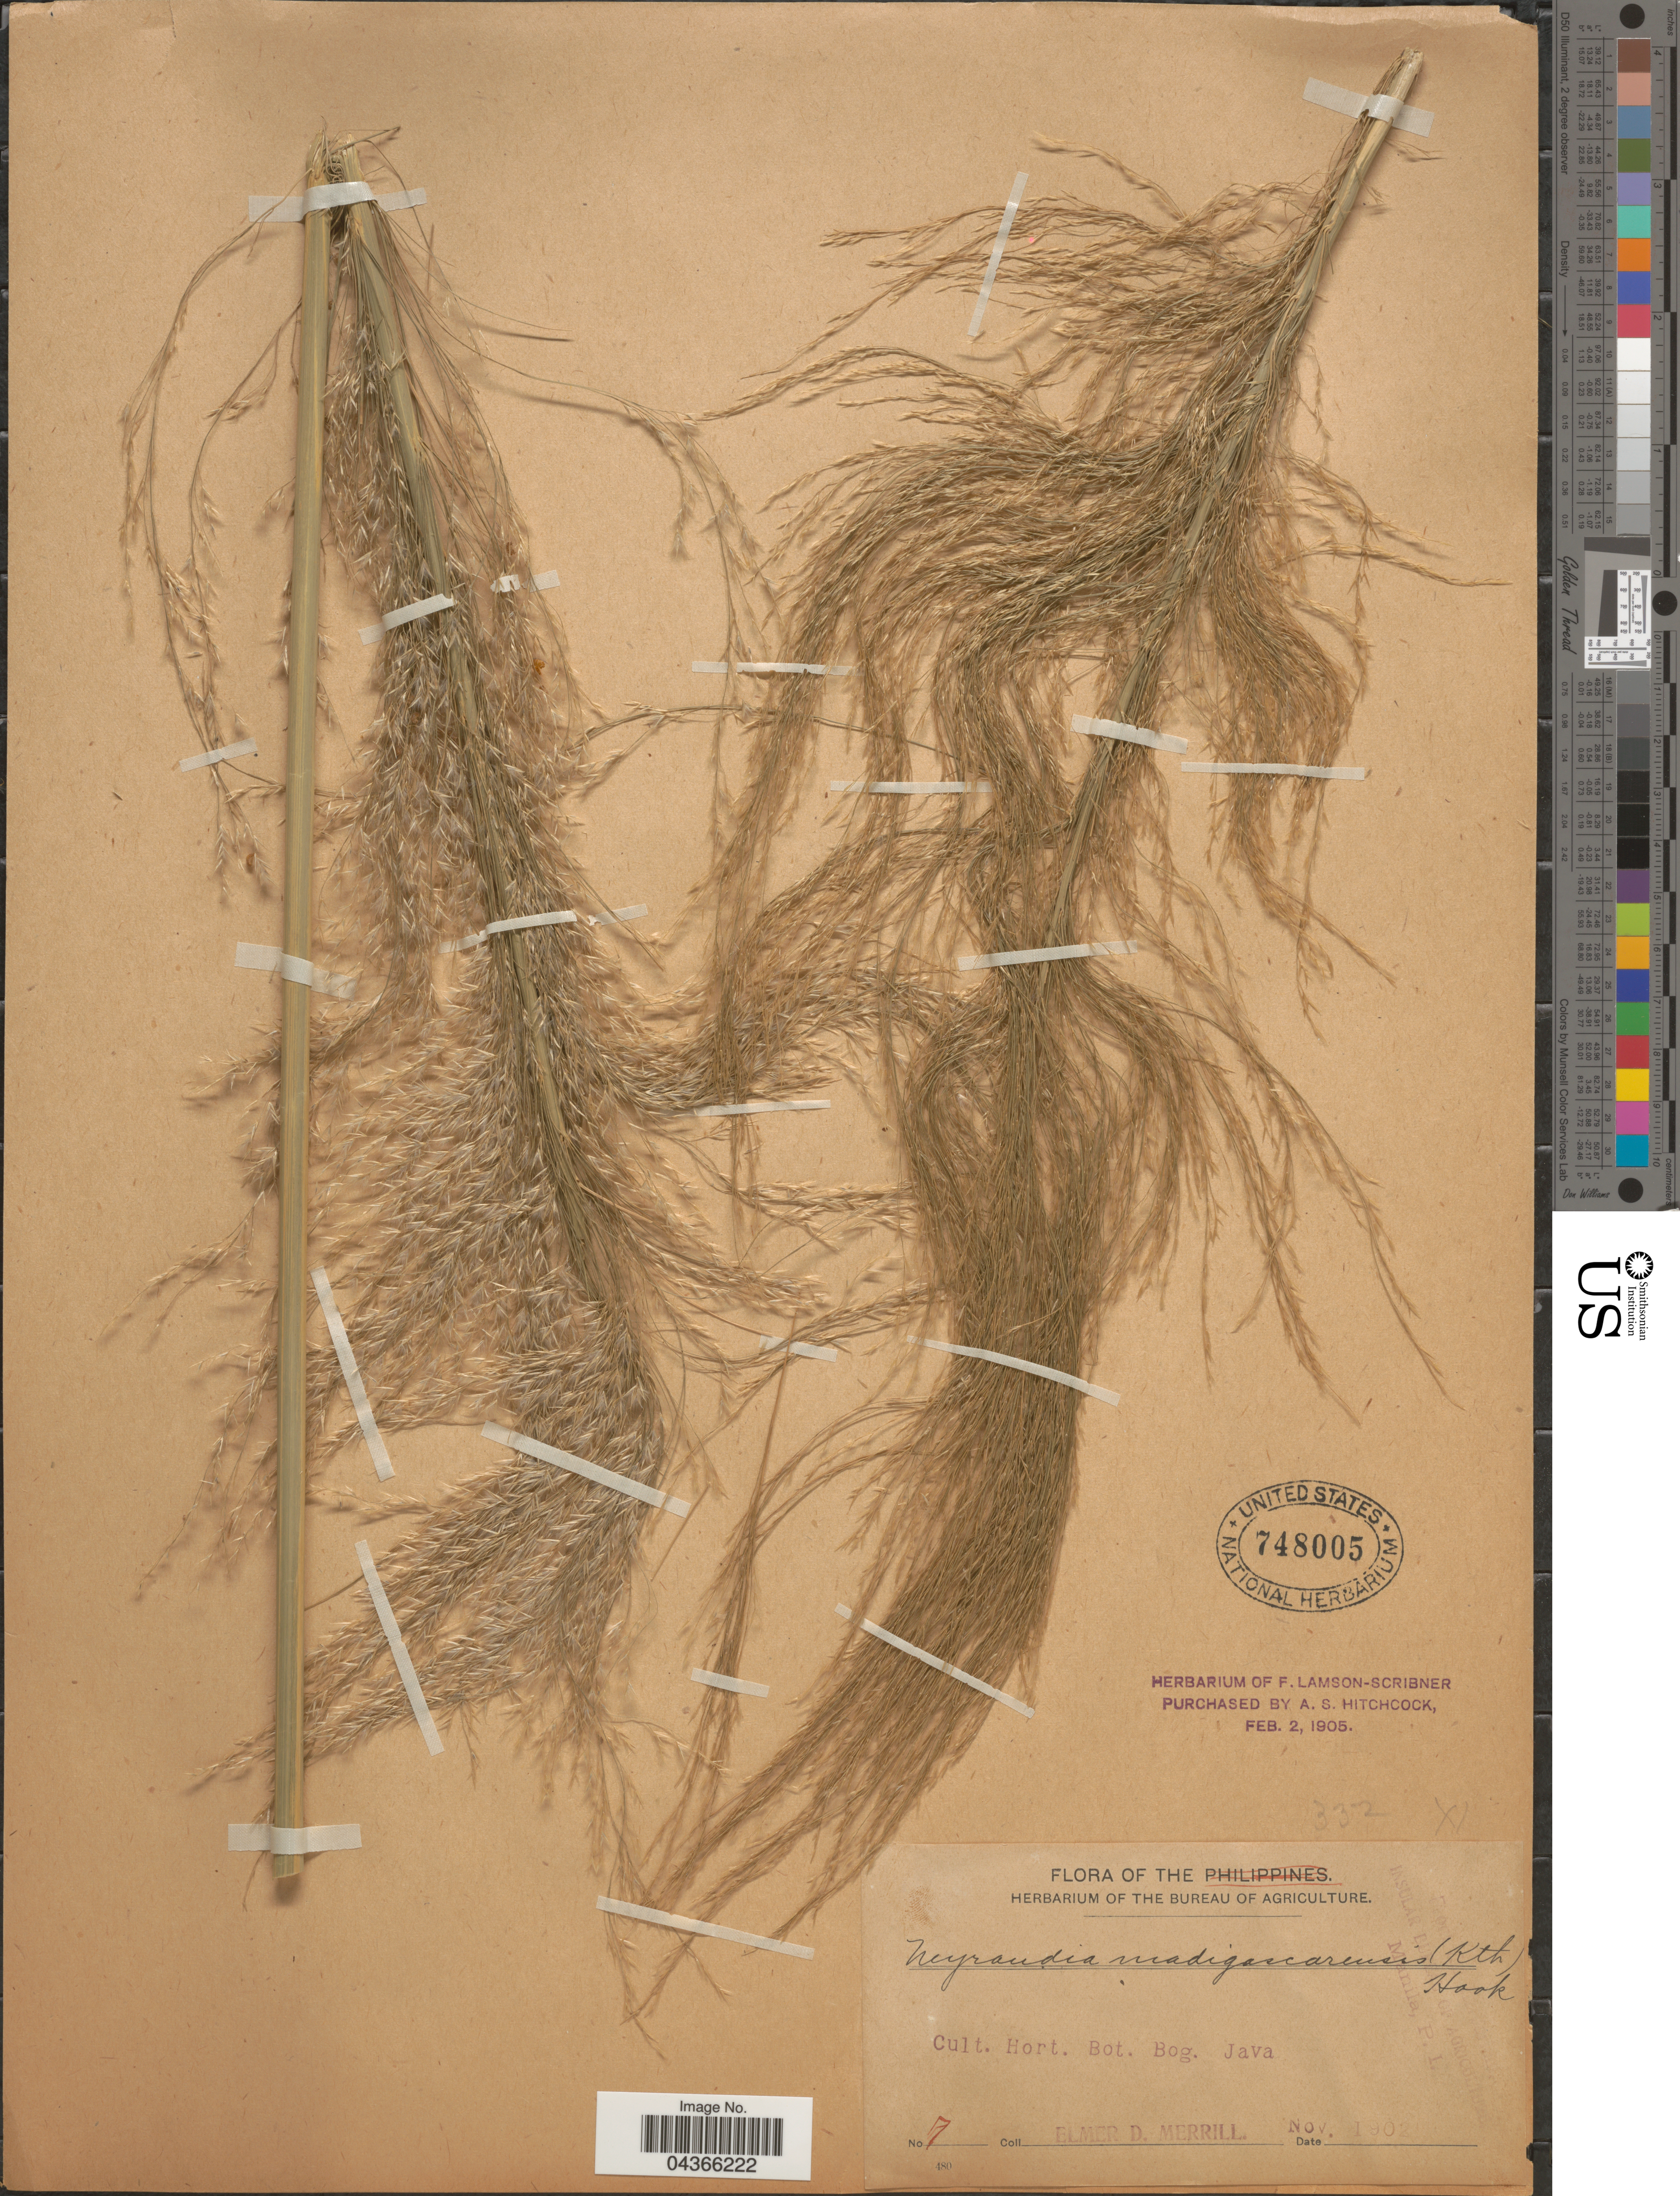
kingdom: Plantae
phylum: Tracheophyta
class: Liliopsida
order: Poales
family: Poaceae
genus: Neyraudia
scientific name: Neyraudia arundinacea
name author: (L.) Henr.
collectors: E. D. Merrill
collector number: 7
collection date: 1902-11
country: Indonesia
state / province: Java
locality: Hort. Bot. Bog. Java.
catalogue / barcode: US 748005